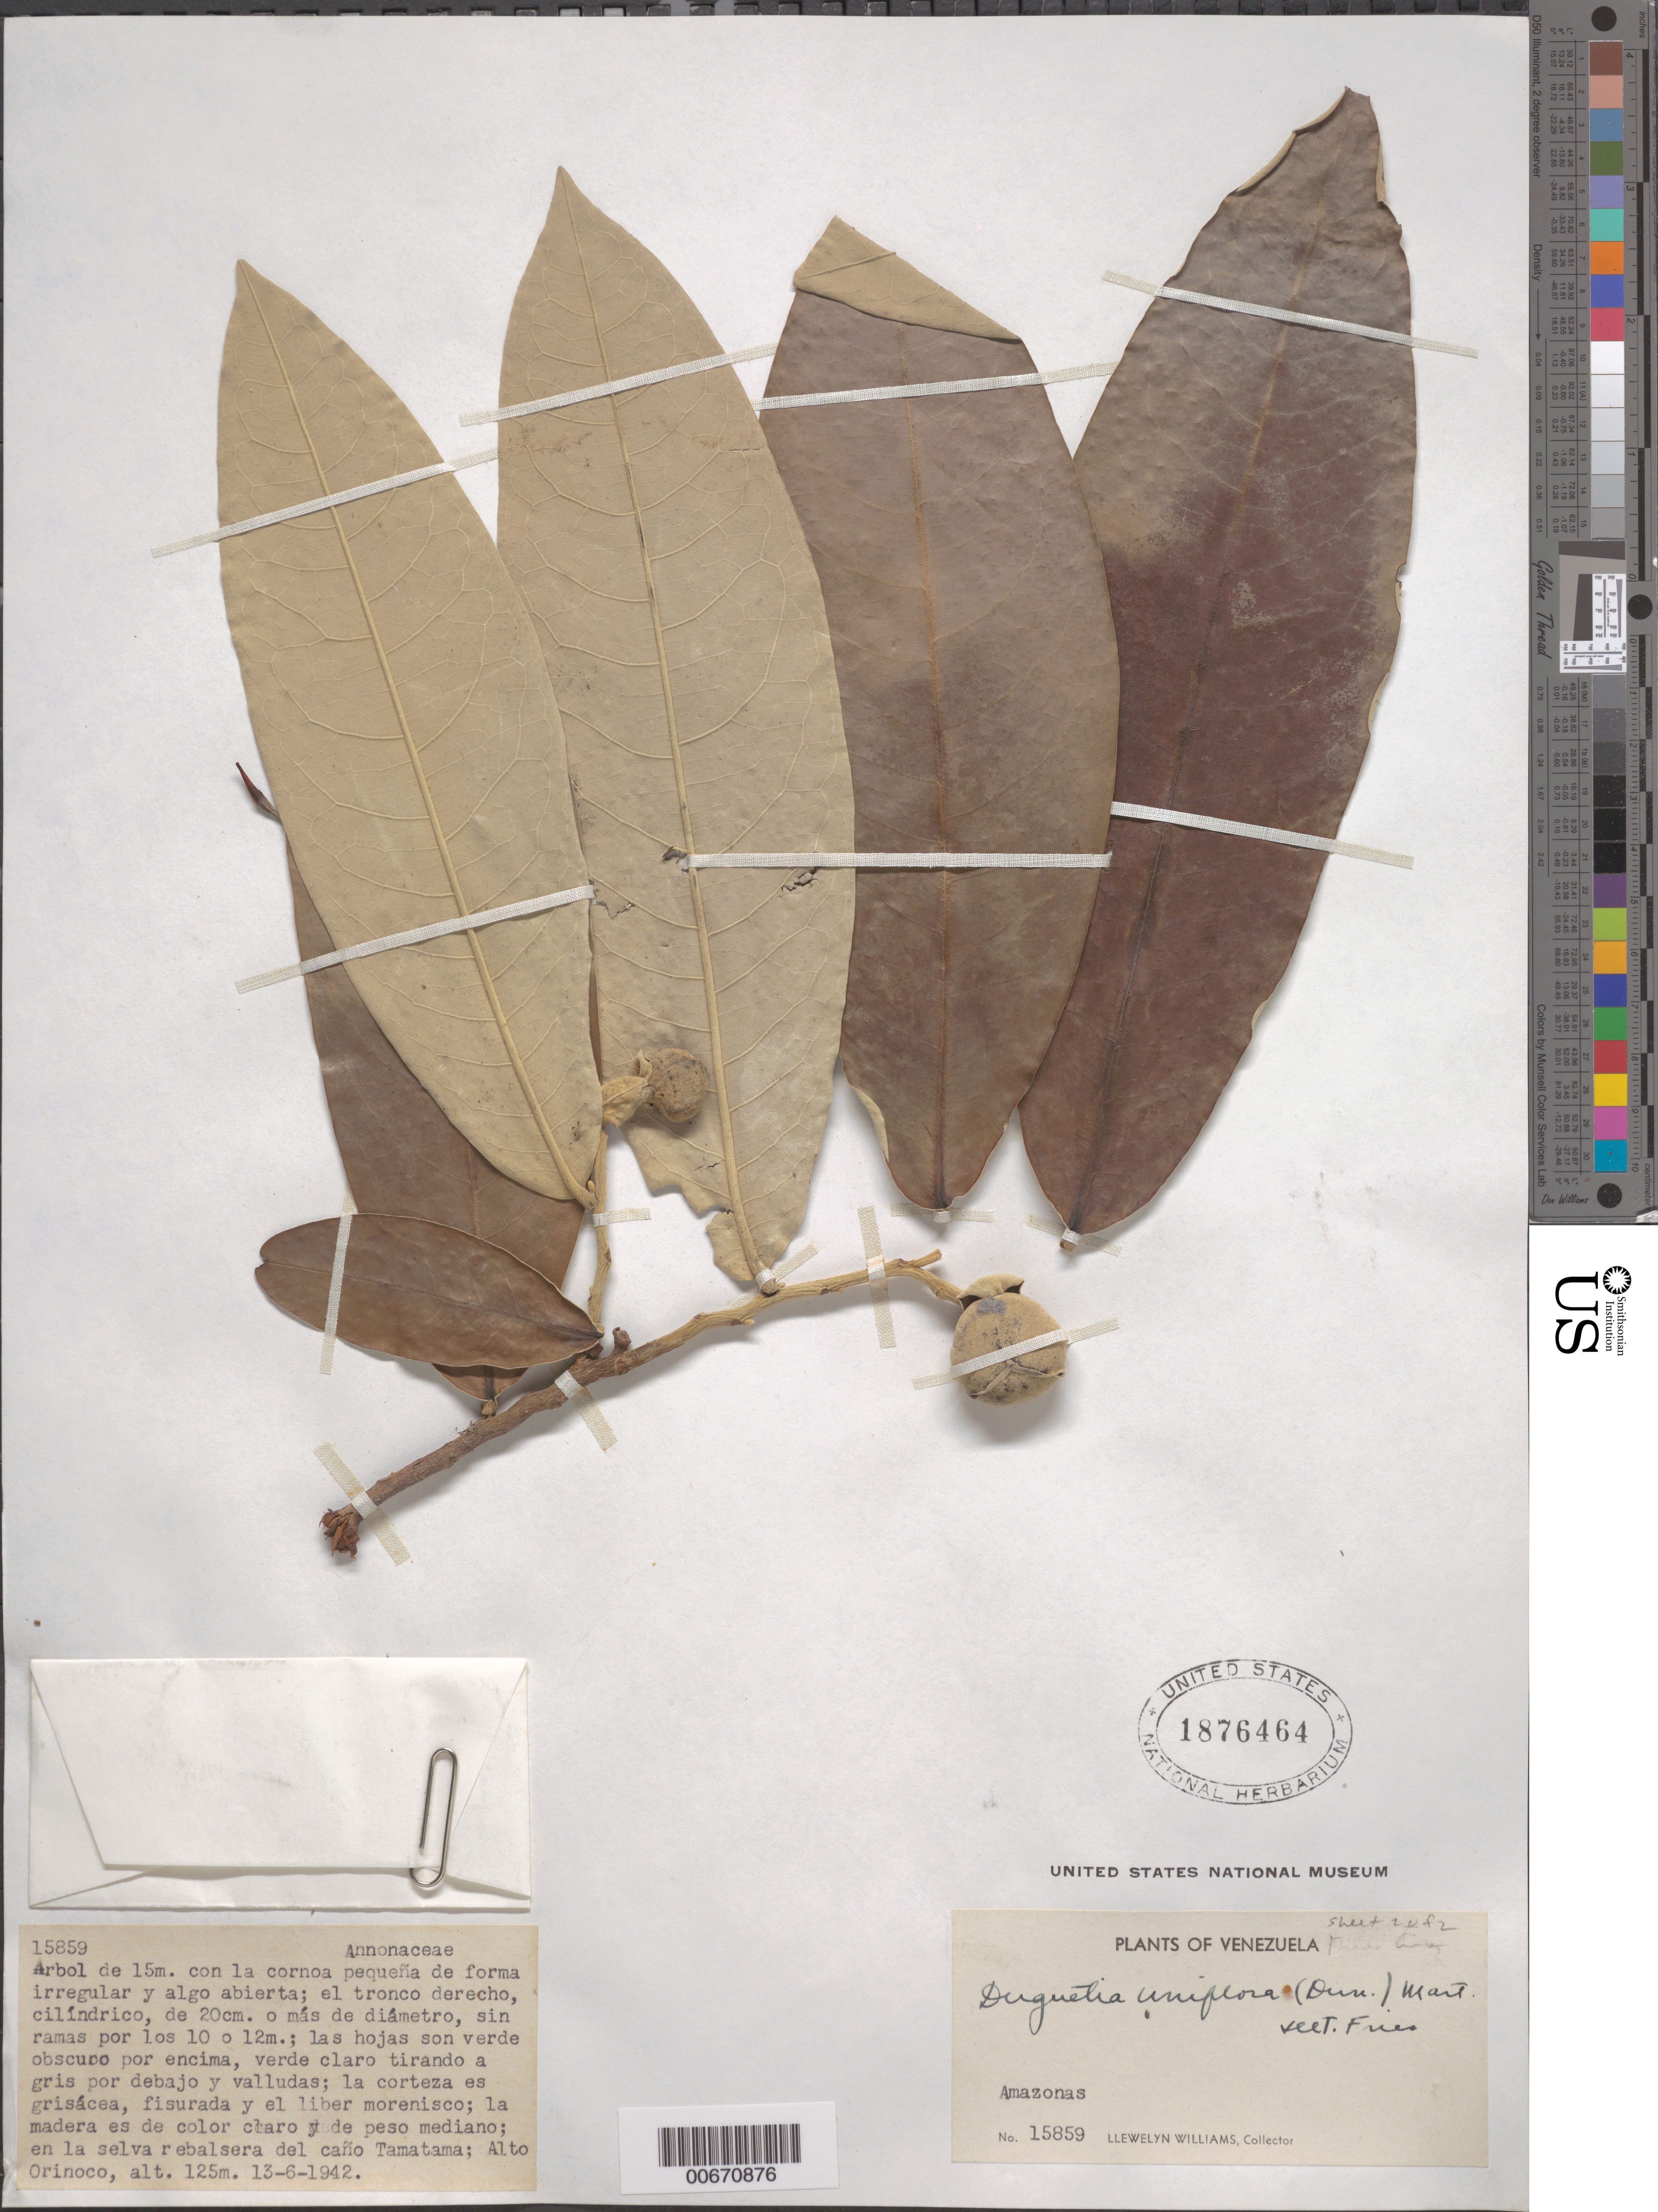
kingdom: Plantae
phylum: Tracheophyta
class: Magnoliopsida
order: Magnoliales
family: Annonaceae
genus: Duguetia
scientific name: Duguetia uniflora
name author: (DC. ex Dunal) Mart.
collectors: Ll. Williams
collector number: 15859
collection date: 1942-06-13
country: Venezuela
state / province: Amazonas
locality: En la selva rebalsera del caño Tamatama; Alto Orinoco.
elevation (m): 125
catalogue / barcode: US 1876464